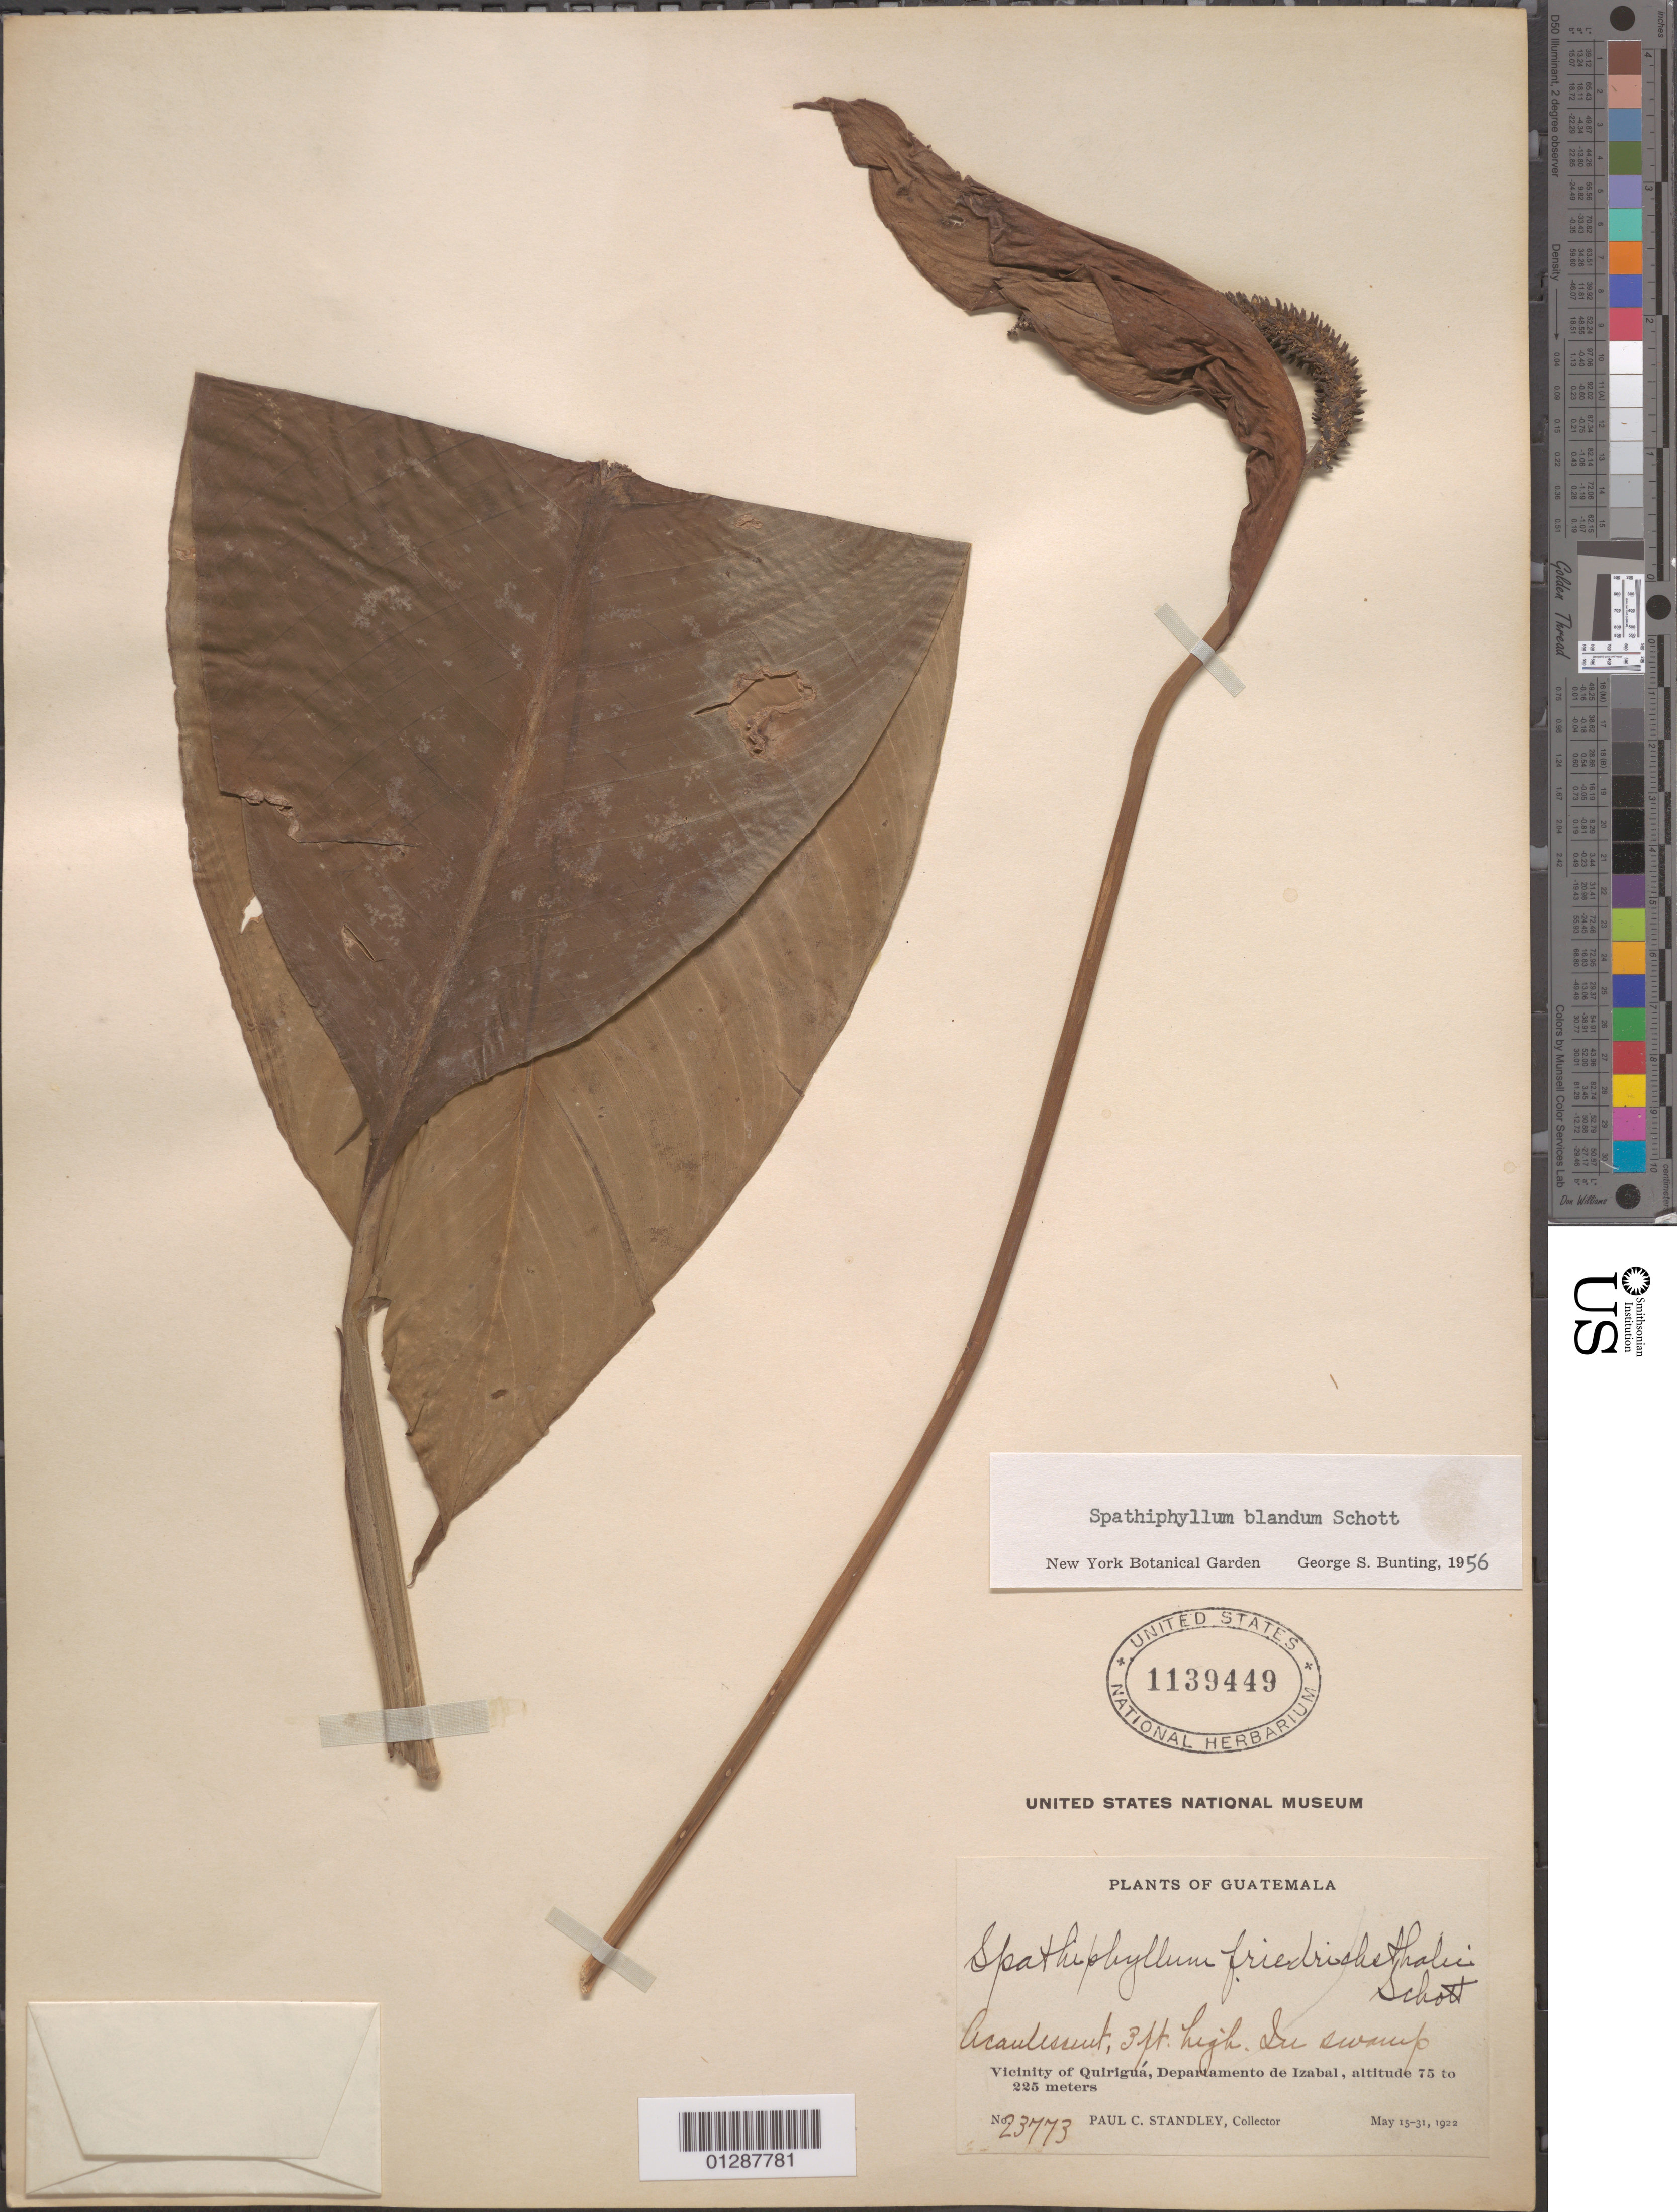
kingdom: Plantae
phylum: Tracheophyta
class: Liliopsida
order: Alismatales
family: Araceae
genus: Spathiphyllum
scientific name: Spathiphyllum blandum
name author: Schott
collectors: P. C. Standley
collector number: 23773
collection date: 1922-05-15/1922-05-31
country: Guatemala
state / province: Izabal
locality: Vicinity of Quiriguá, Departamento de Izabal.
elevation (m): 75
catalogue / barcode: US 1139449